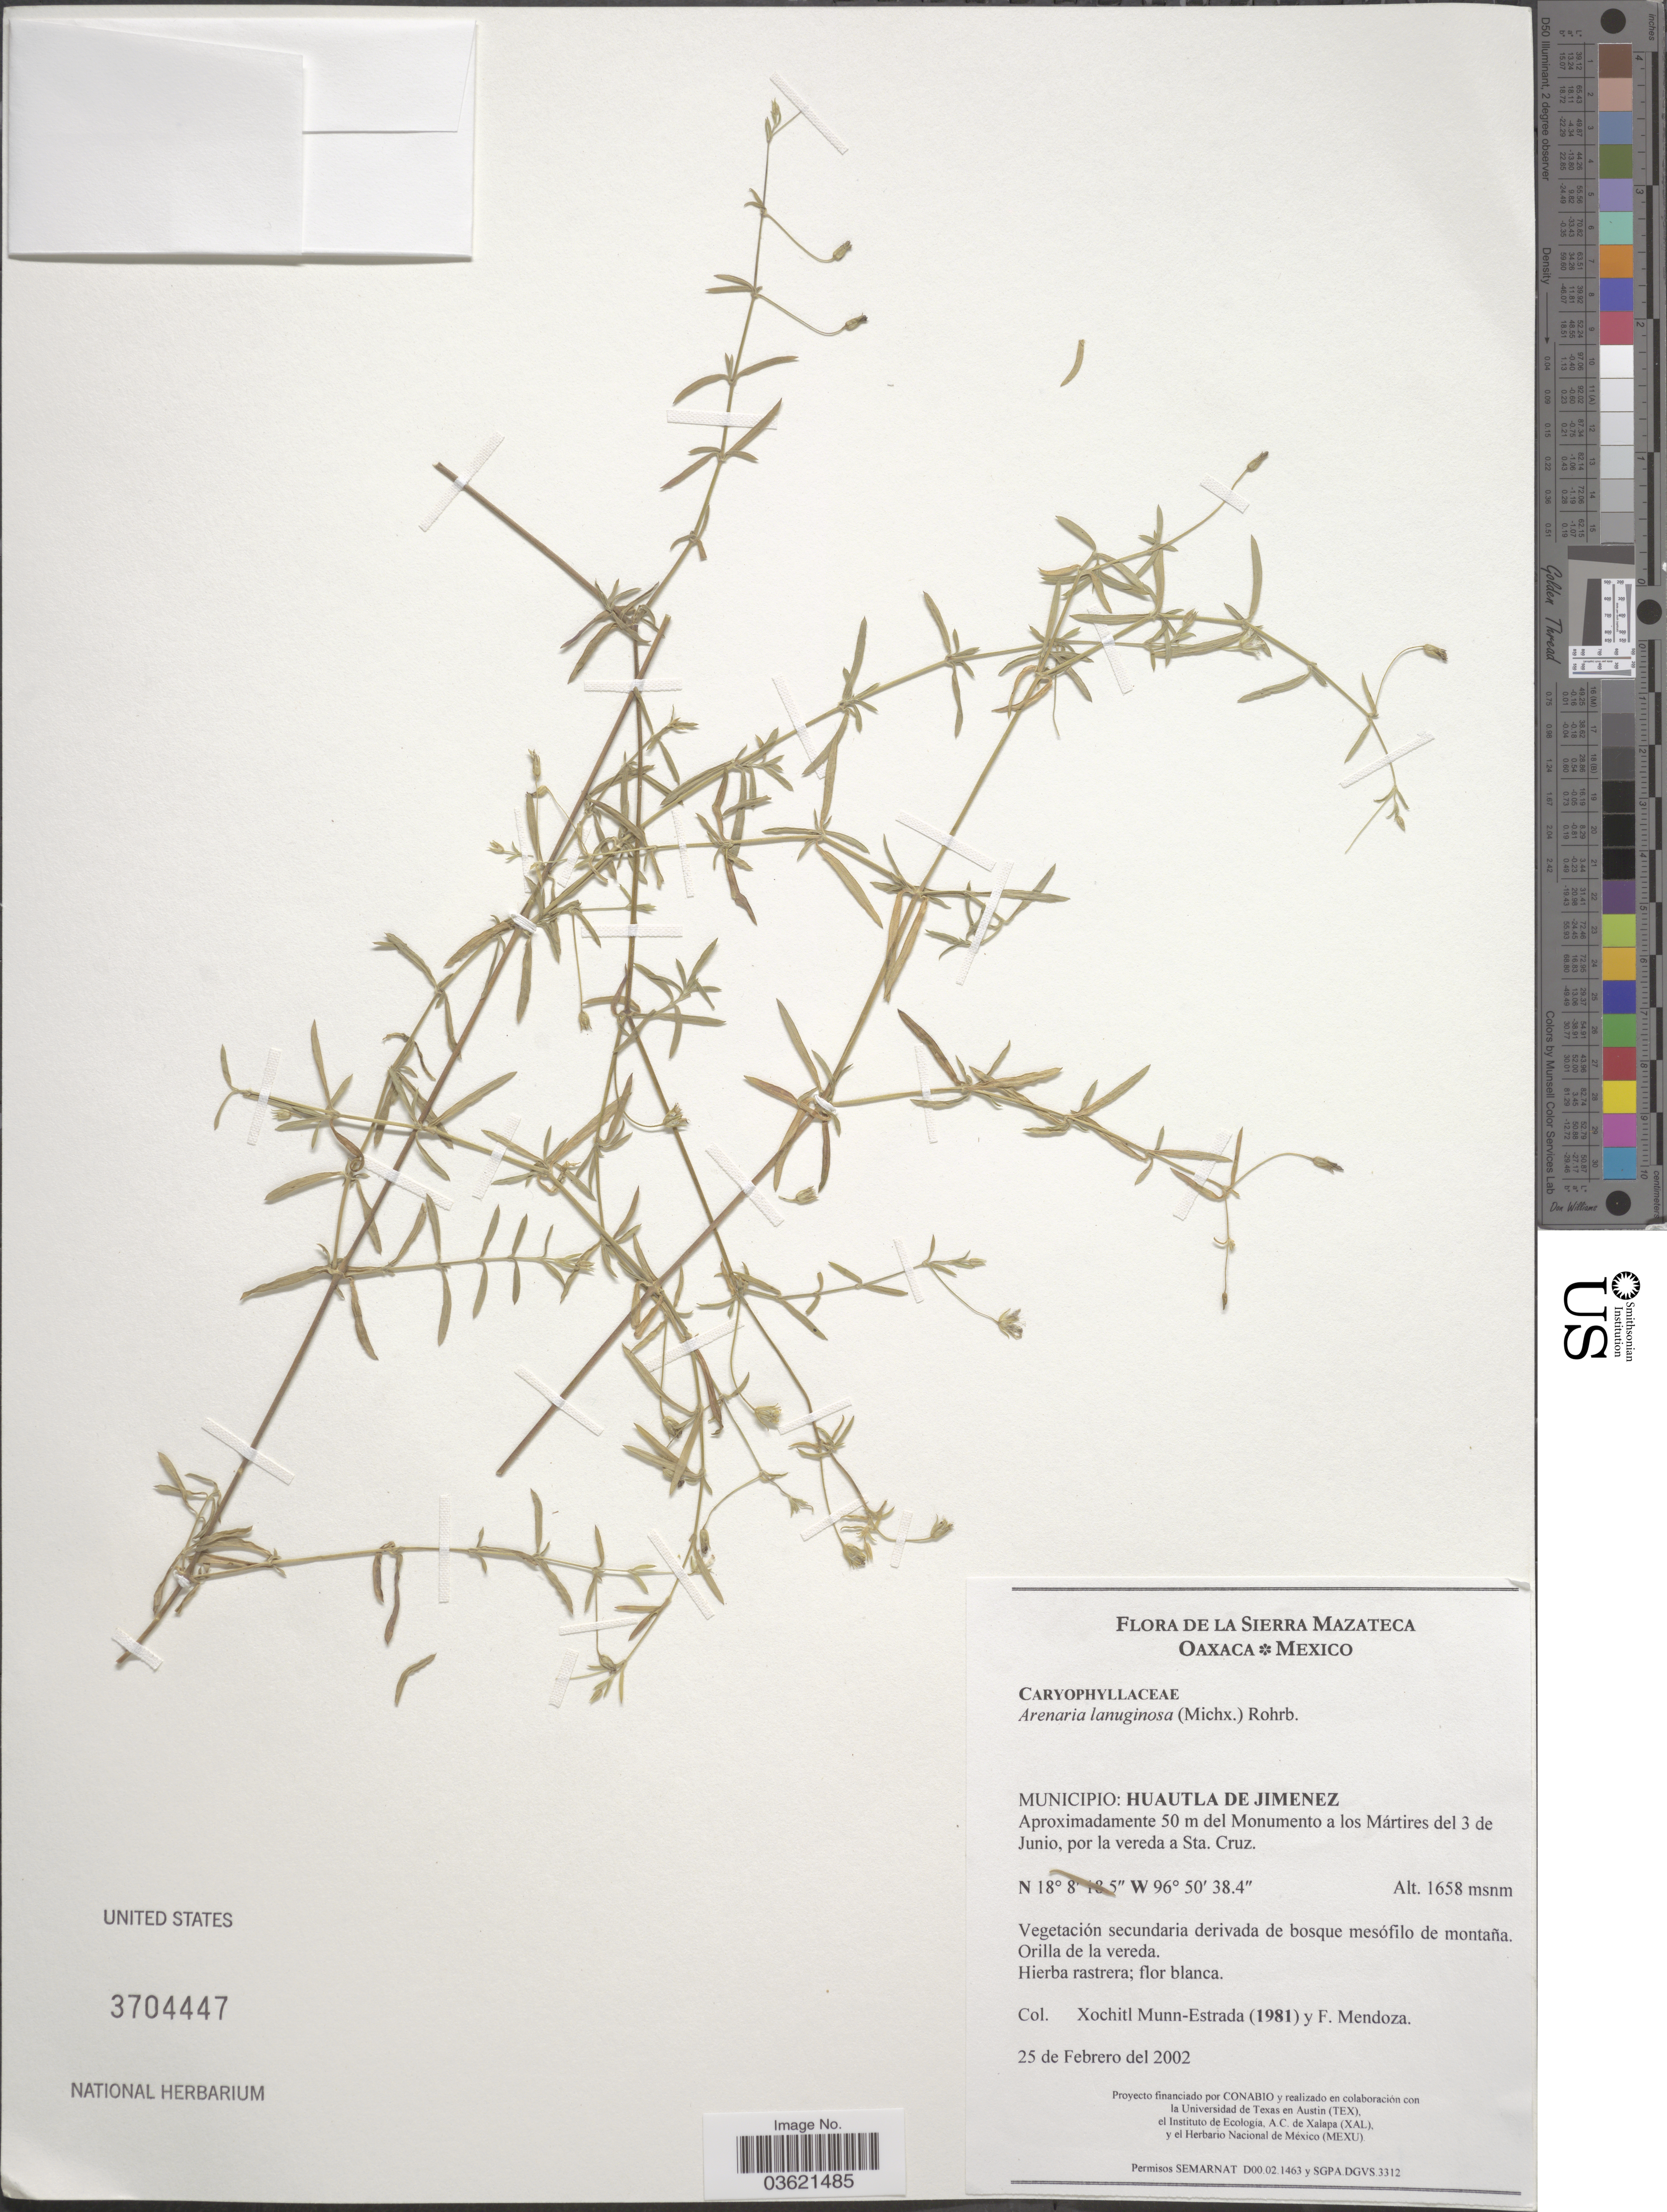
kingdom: Plantae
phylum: Tracheophyta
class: Magnoliopsida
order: Caryophyllales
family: Caryophyllaceae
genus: Arenaria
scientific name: Arenaria lanuginosa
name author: (Michx.) Rohrb.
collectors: X. Munn-Estrada & F. Mendoza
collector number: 1981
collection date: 2002-02-25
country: Mexico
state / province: Oaxaca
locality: Sierra Mazateca. Municipio: Huautla de Jimenez. Aproximadamente 50 m del Monumento a los Mártires del 3 de Junio, por la vereda a Sta. Cruz.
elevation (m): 1658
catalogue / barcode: US 3704447